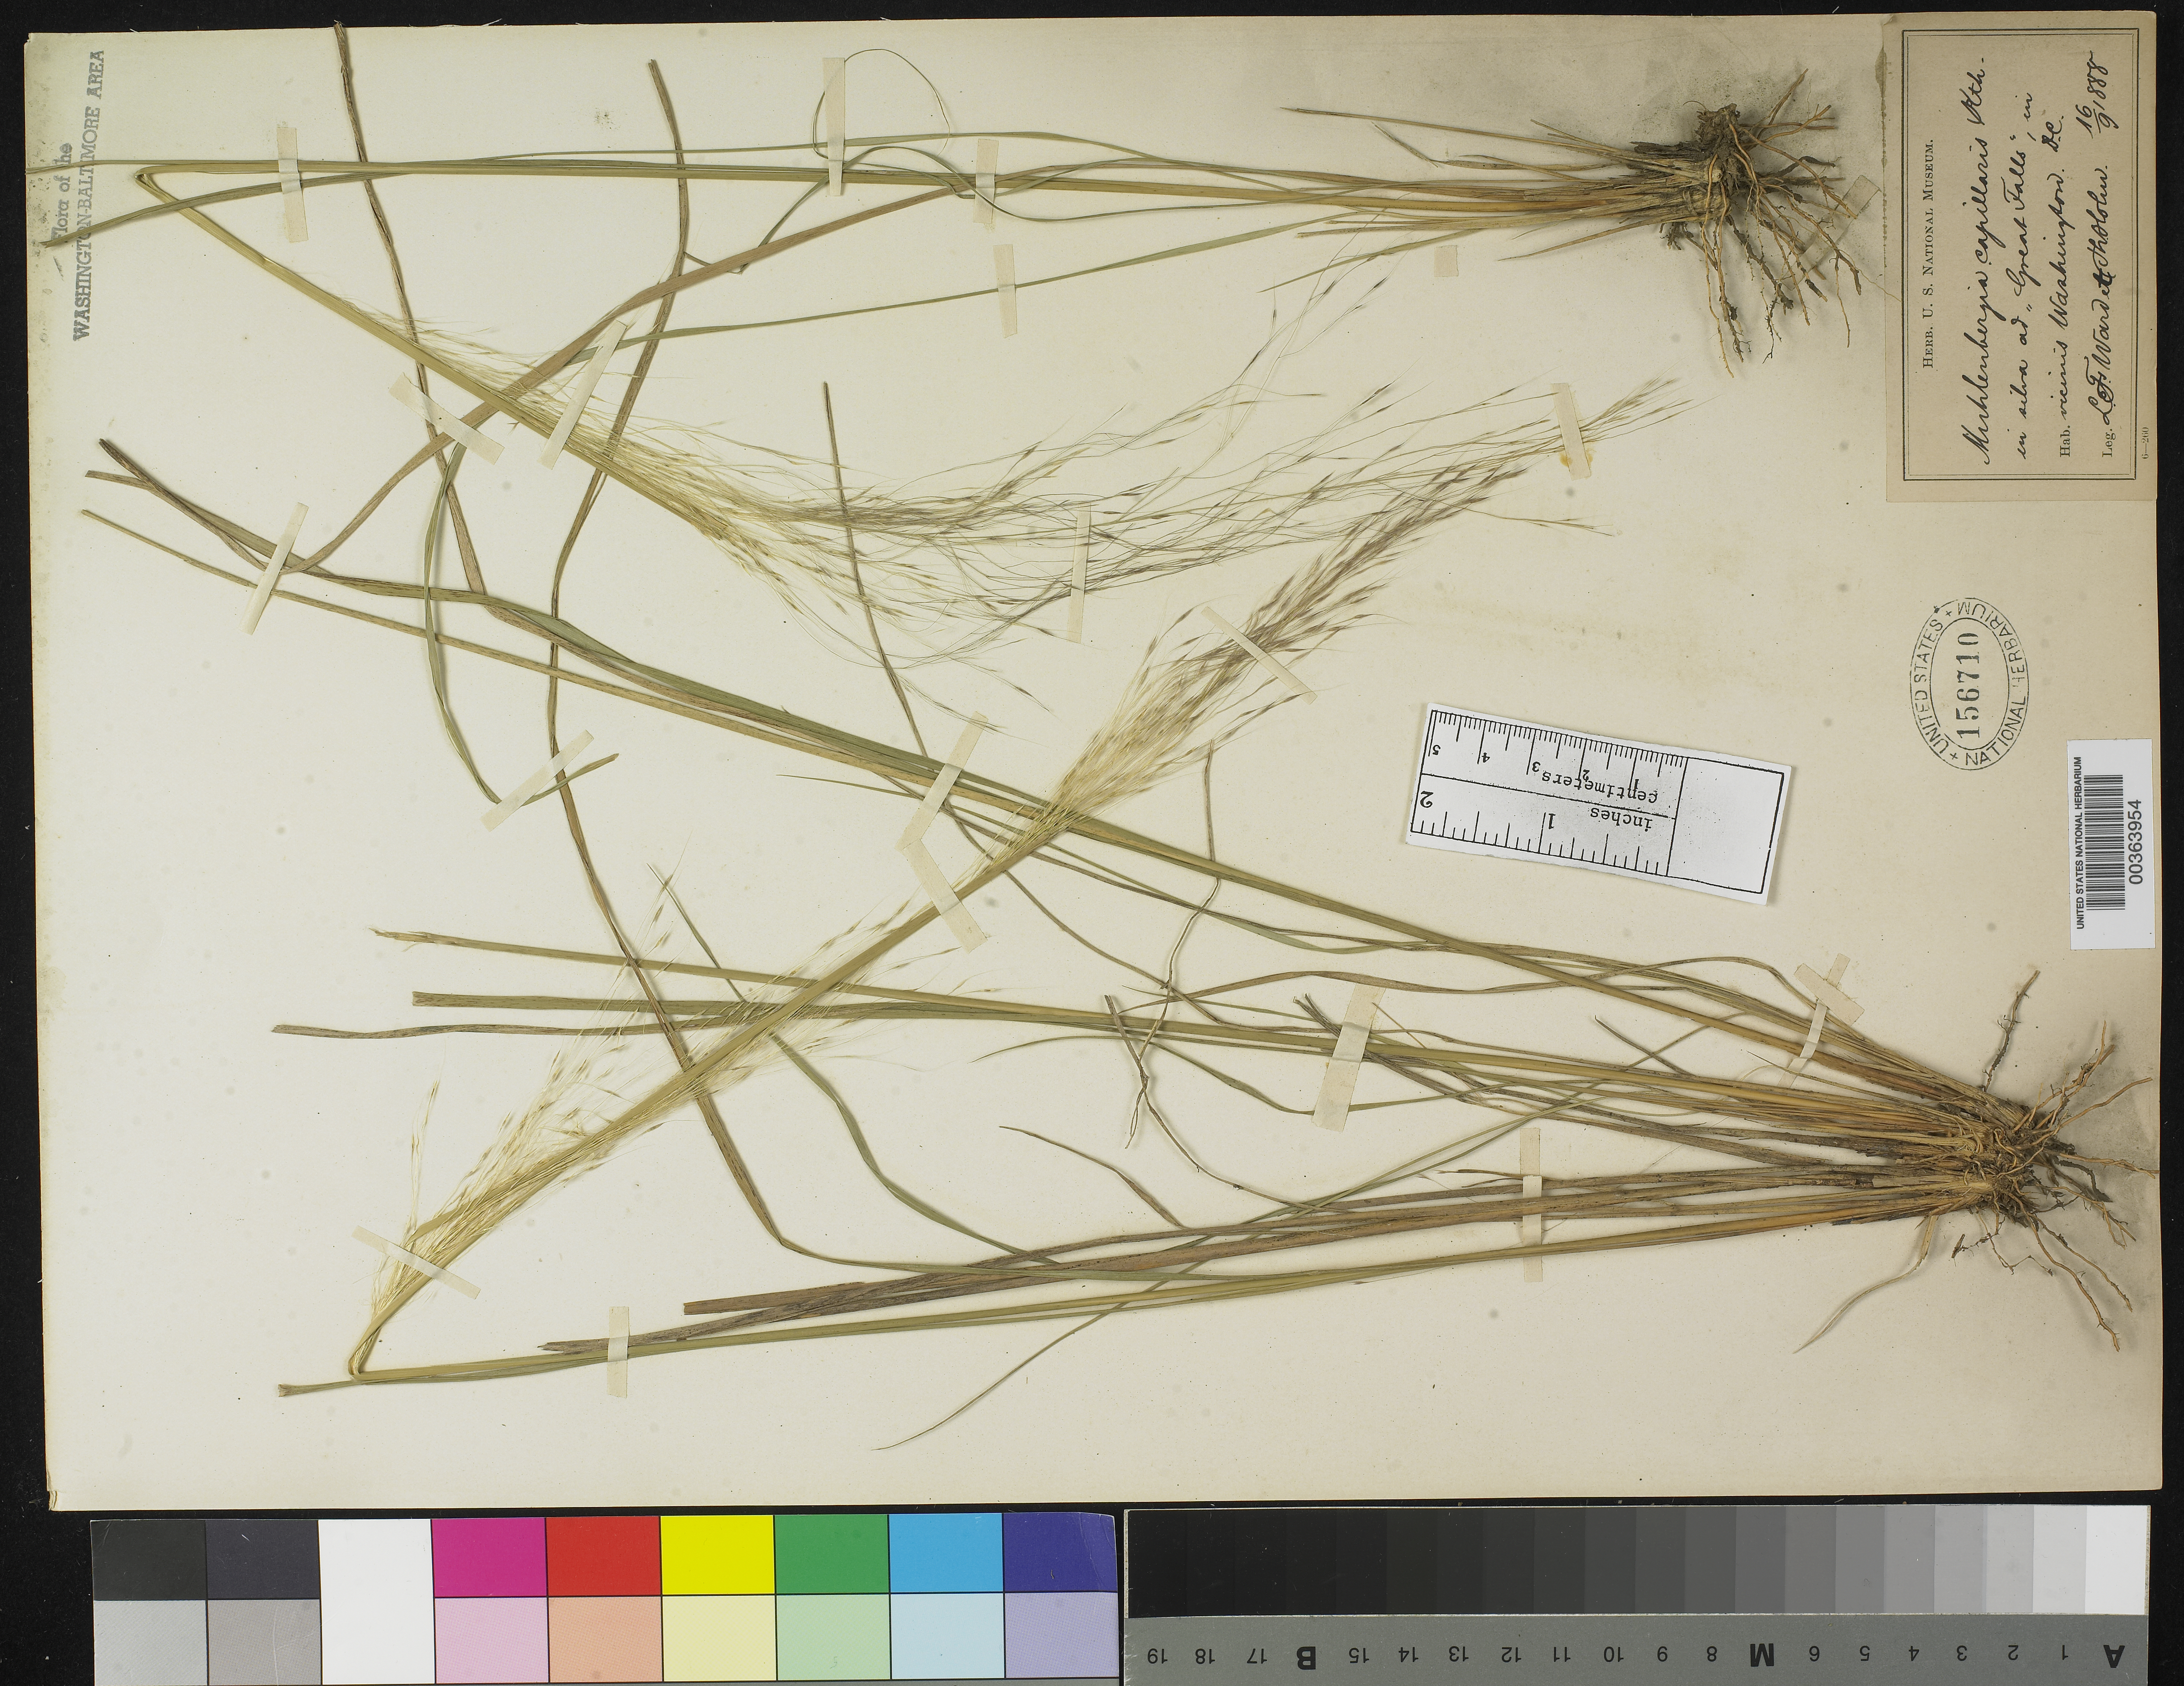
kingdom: Plantae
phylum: Tracheophyta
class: Liliopsida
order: Poales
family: Poaceae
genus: Muhlenbergia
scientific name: Muhlenbergia capillaris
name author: (Lam.) Trin.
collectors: L. F. Ward & T. Holm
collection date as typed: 16 Sep 1888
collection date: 1888-09-16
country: United States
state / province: Maryland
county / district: Montgomery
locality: Great Falls C. & O. Canal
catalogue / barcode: US 156710